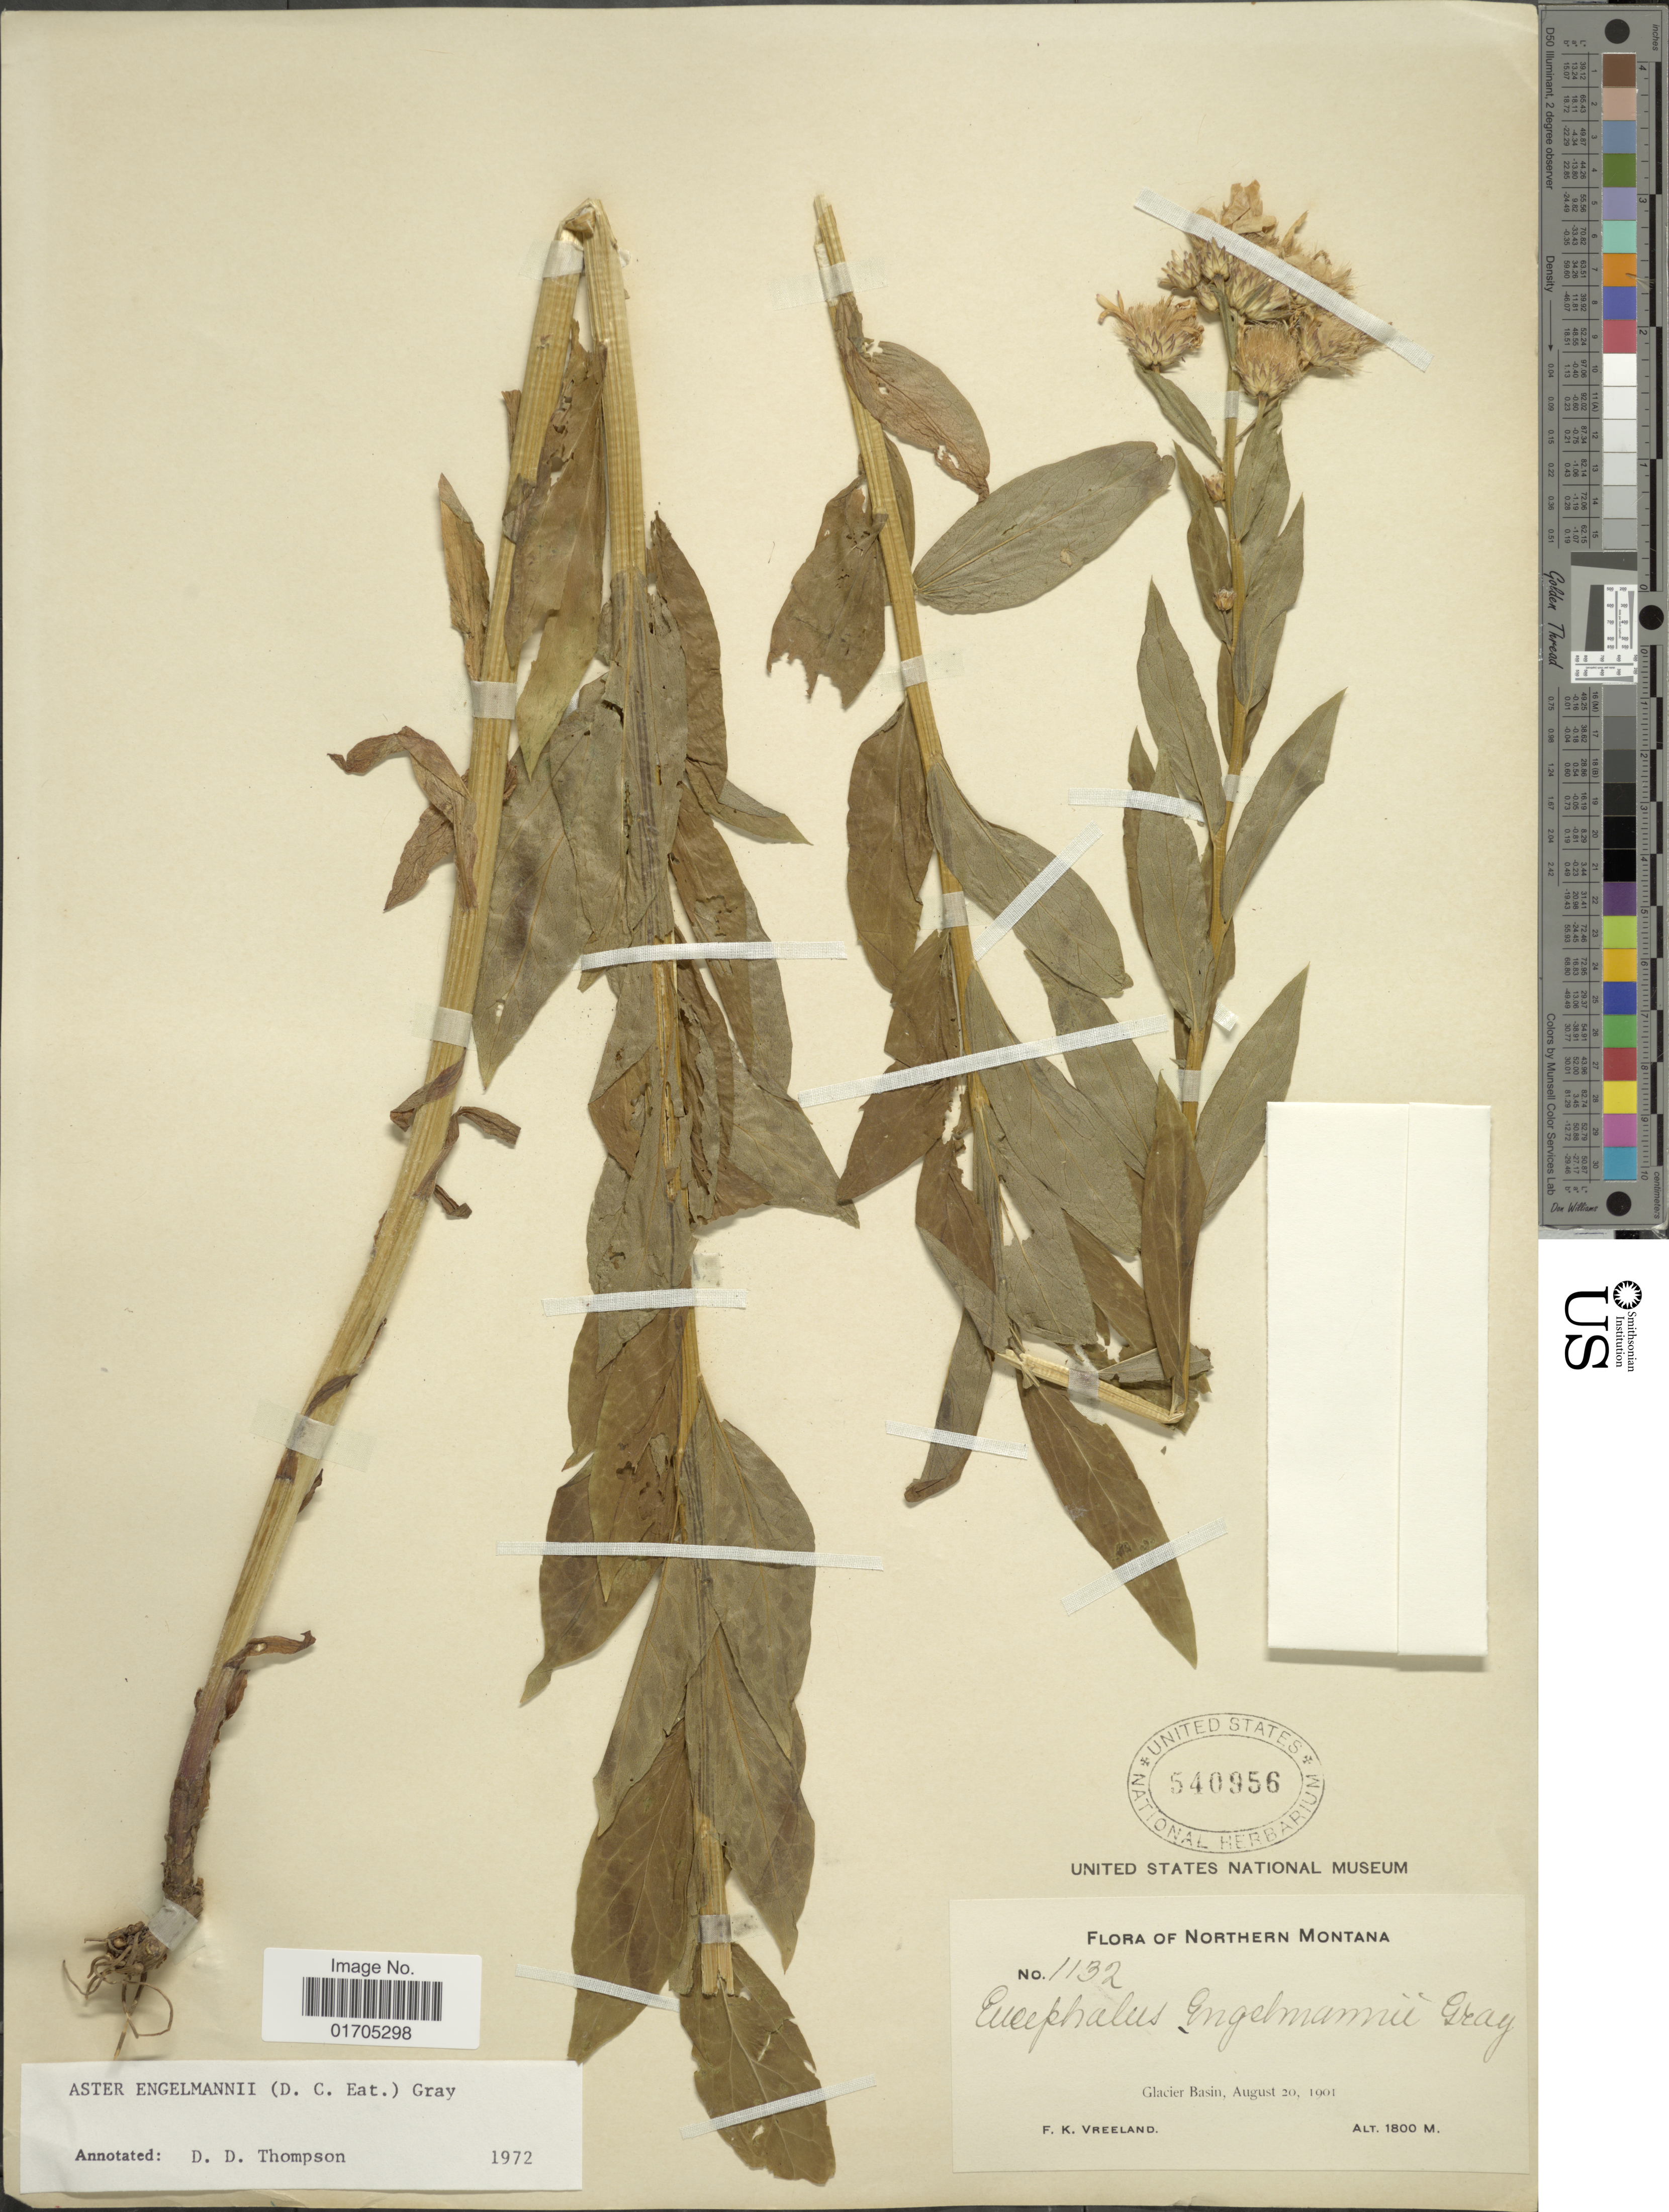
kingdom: Plantae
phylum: Tracheophyta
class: Magnoliopsida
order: Asterales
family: Asteraceae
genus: Eucephalus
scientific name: Eucephalus engelmannii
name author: (D.C. Eaton) Greene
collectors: F. Vreeland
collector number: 1132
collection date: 1901-08-20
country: United States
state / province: Montana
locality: Northern Montana, Glacier Basin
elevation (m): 1800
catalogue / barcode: US 540956